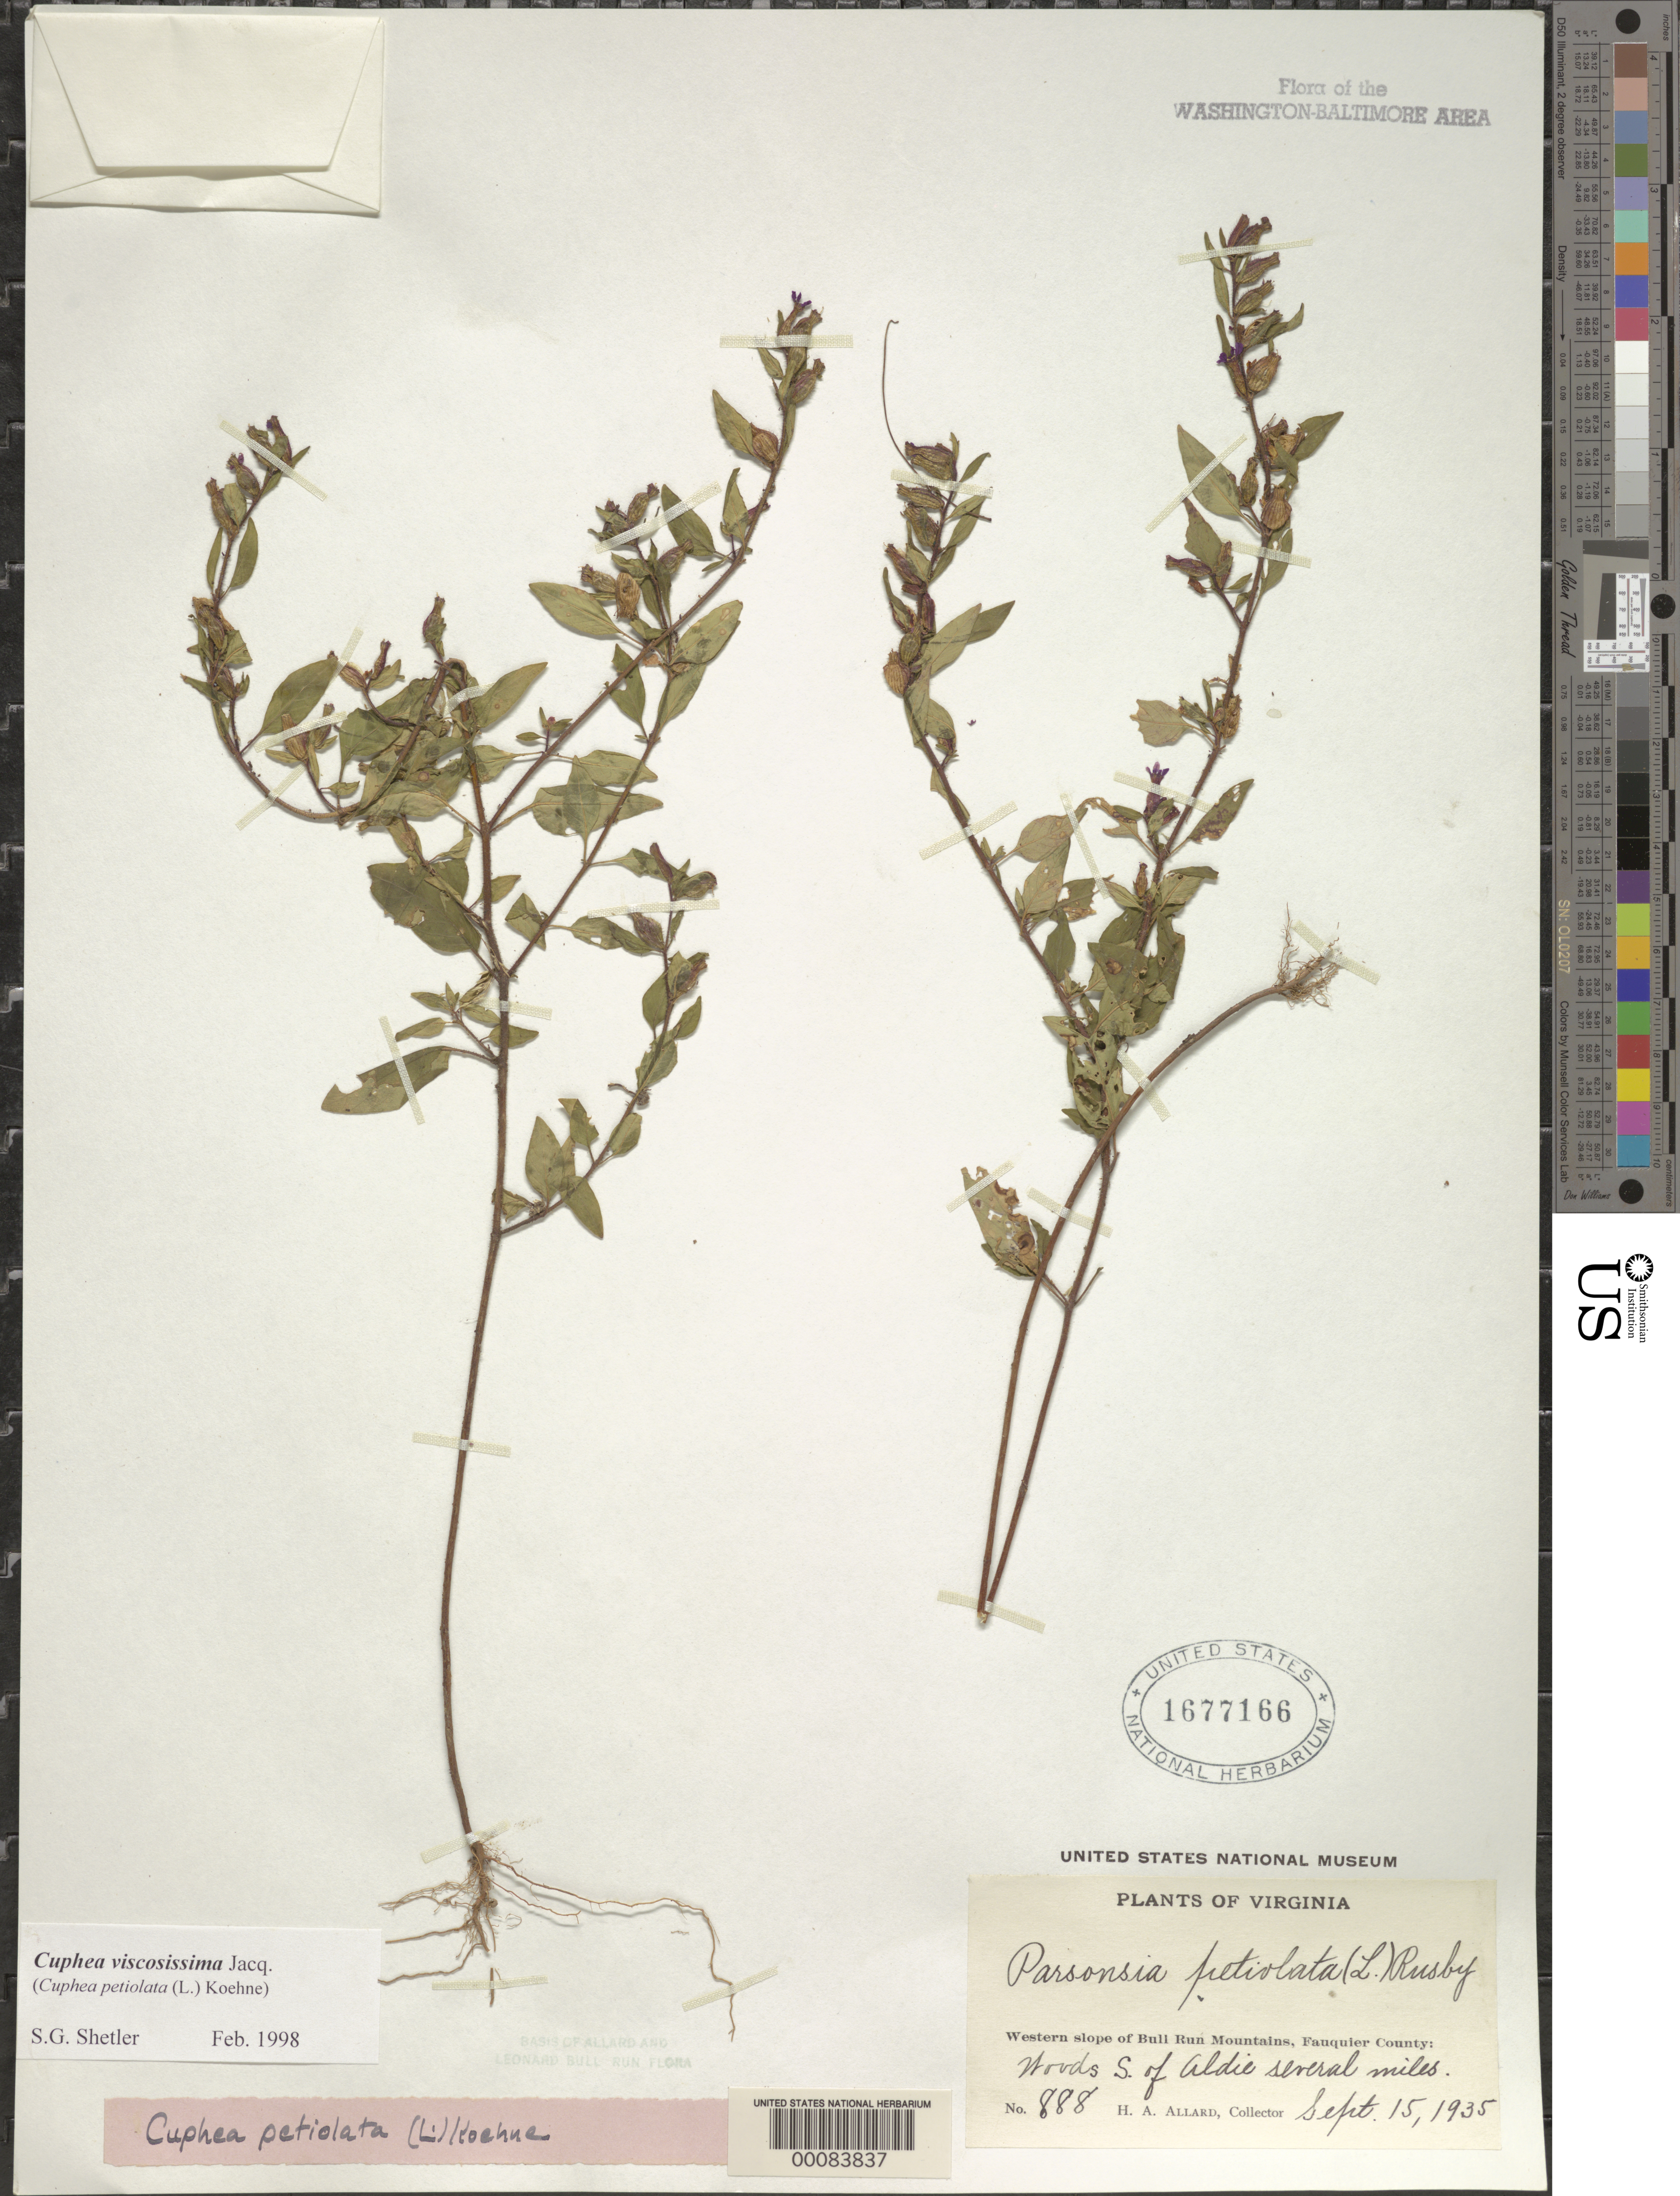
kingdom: Plantae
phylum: Tracheophyta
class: Magnoliopsida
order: Myrtales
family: Lythraceae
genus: Cuphea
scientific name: Cuphea viscosissima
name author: Jacq.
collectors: H. A. Allard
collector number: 888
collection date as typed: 15 Sep 1935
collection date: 1935-09-15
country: United States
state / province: Virginia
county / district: Fauquier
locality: Several mi. S of Aldie Bull Run Mts.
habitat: Woods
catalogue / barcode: US 1677166